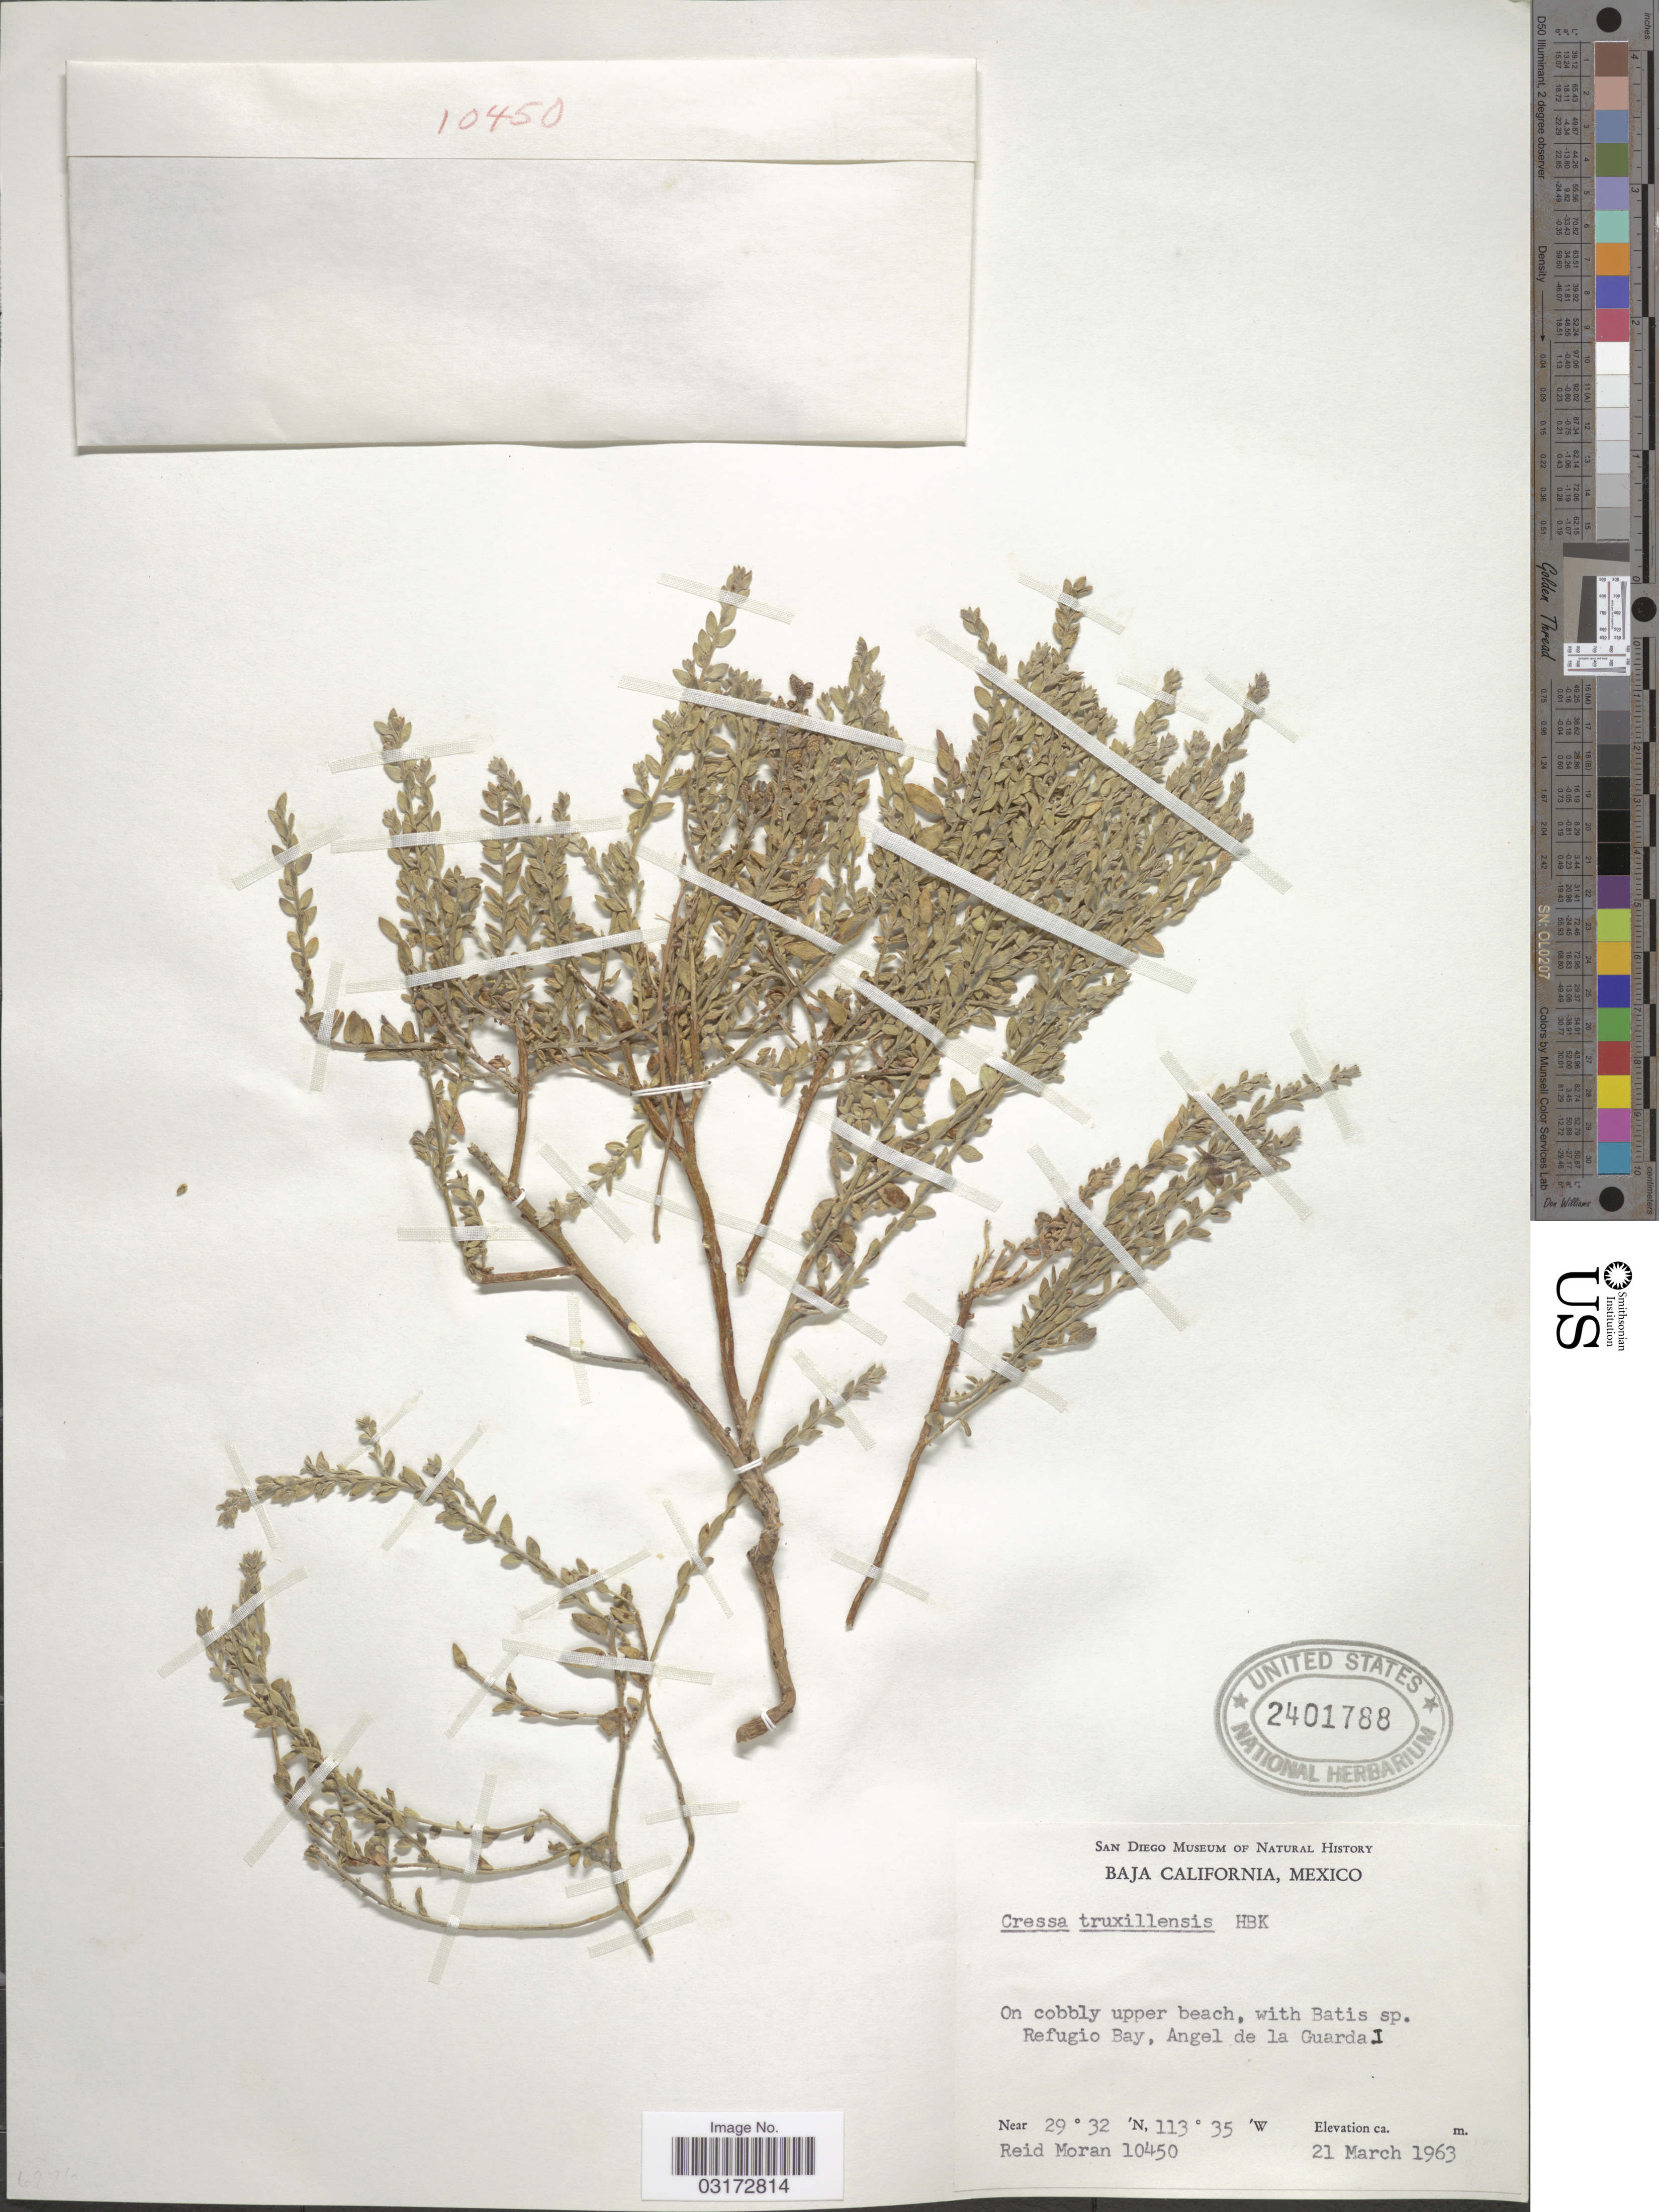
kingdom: Plantae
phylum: Tracheophyta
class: Magnoliopsida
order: Solanales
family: Convolvulaceae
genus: Cressa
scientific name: Cressa truxillensis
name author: Kunth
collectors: R. V. Moran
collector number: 10450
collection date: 1963-03-21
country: Mexico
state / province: Baja California Norte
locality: Refugio Bay, Angel de la Guarda I.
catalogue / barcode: US 2401788